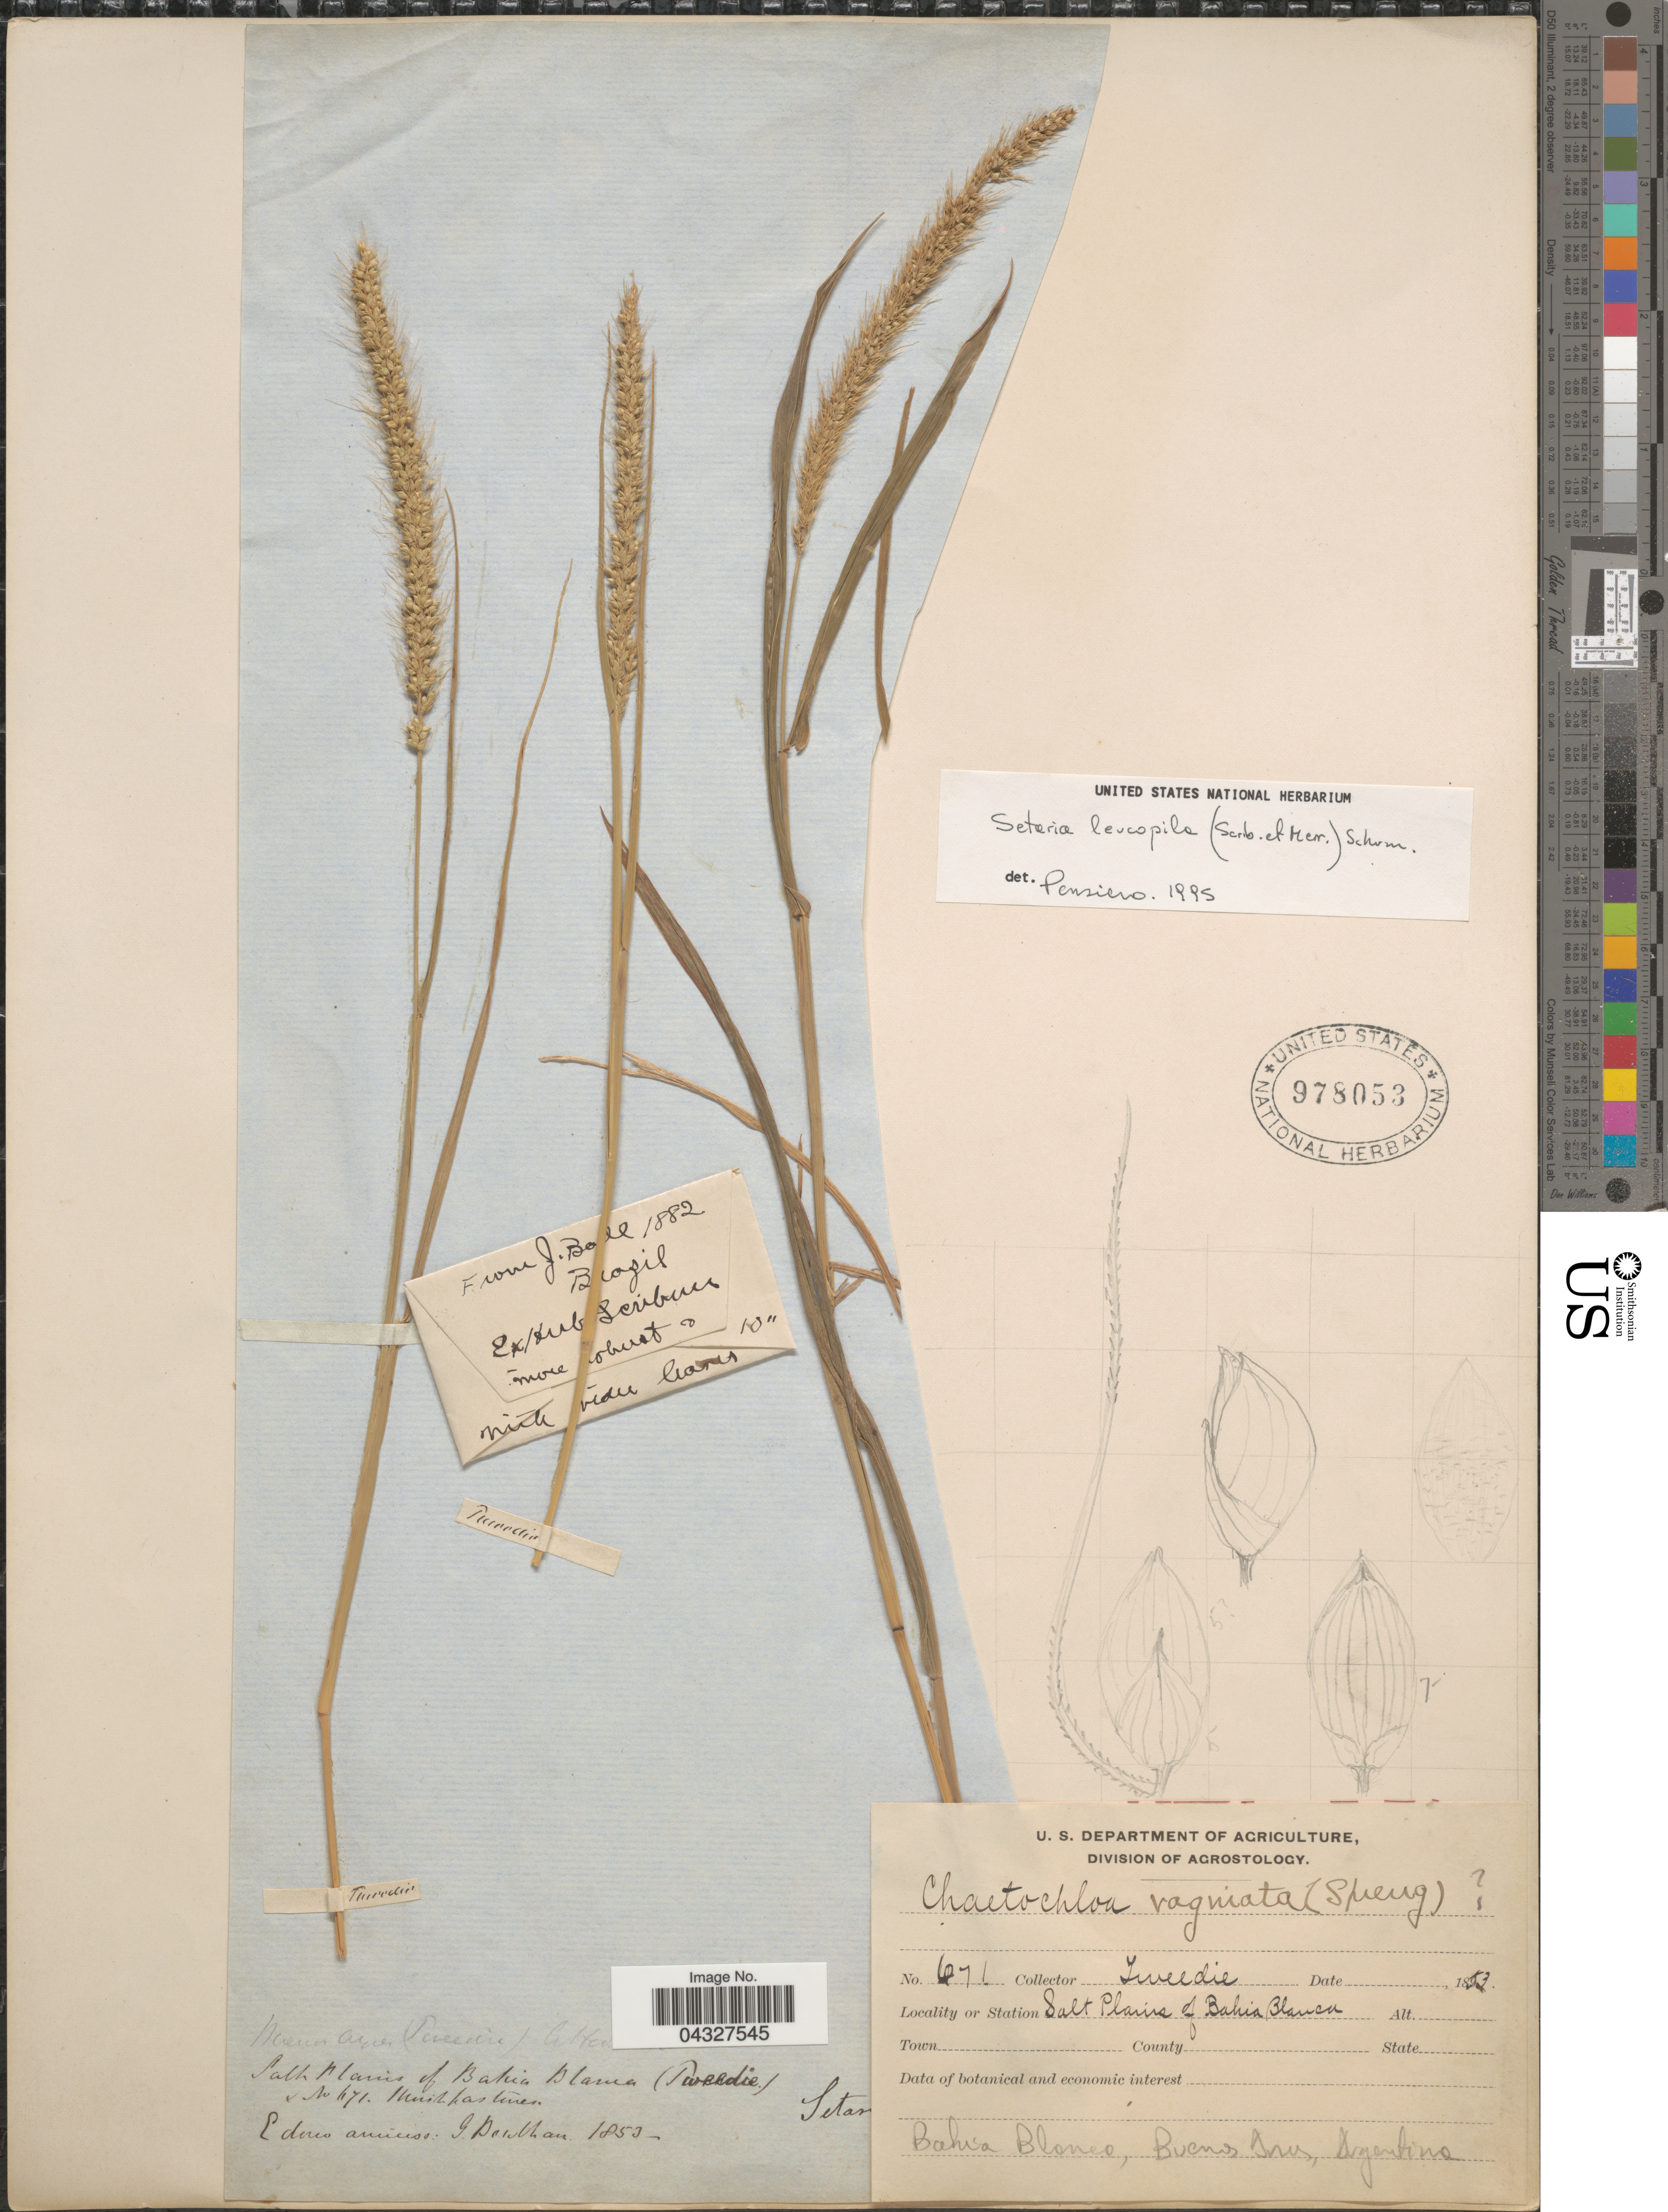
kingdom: Plantae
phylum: Tracheophyta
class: Liliopsida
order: Poales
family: Poaceae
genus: Setaria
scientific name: Setaria leucopila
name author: (Scribn. & Merr.) K. Schum.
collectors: -- Tweedie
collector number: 671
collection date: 1853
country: Argentina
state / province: Buenos Aires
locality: Station Salt Plains of Bahia Blanca.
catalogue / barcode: US 978053